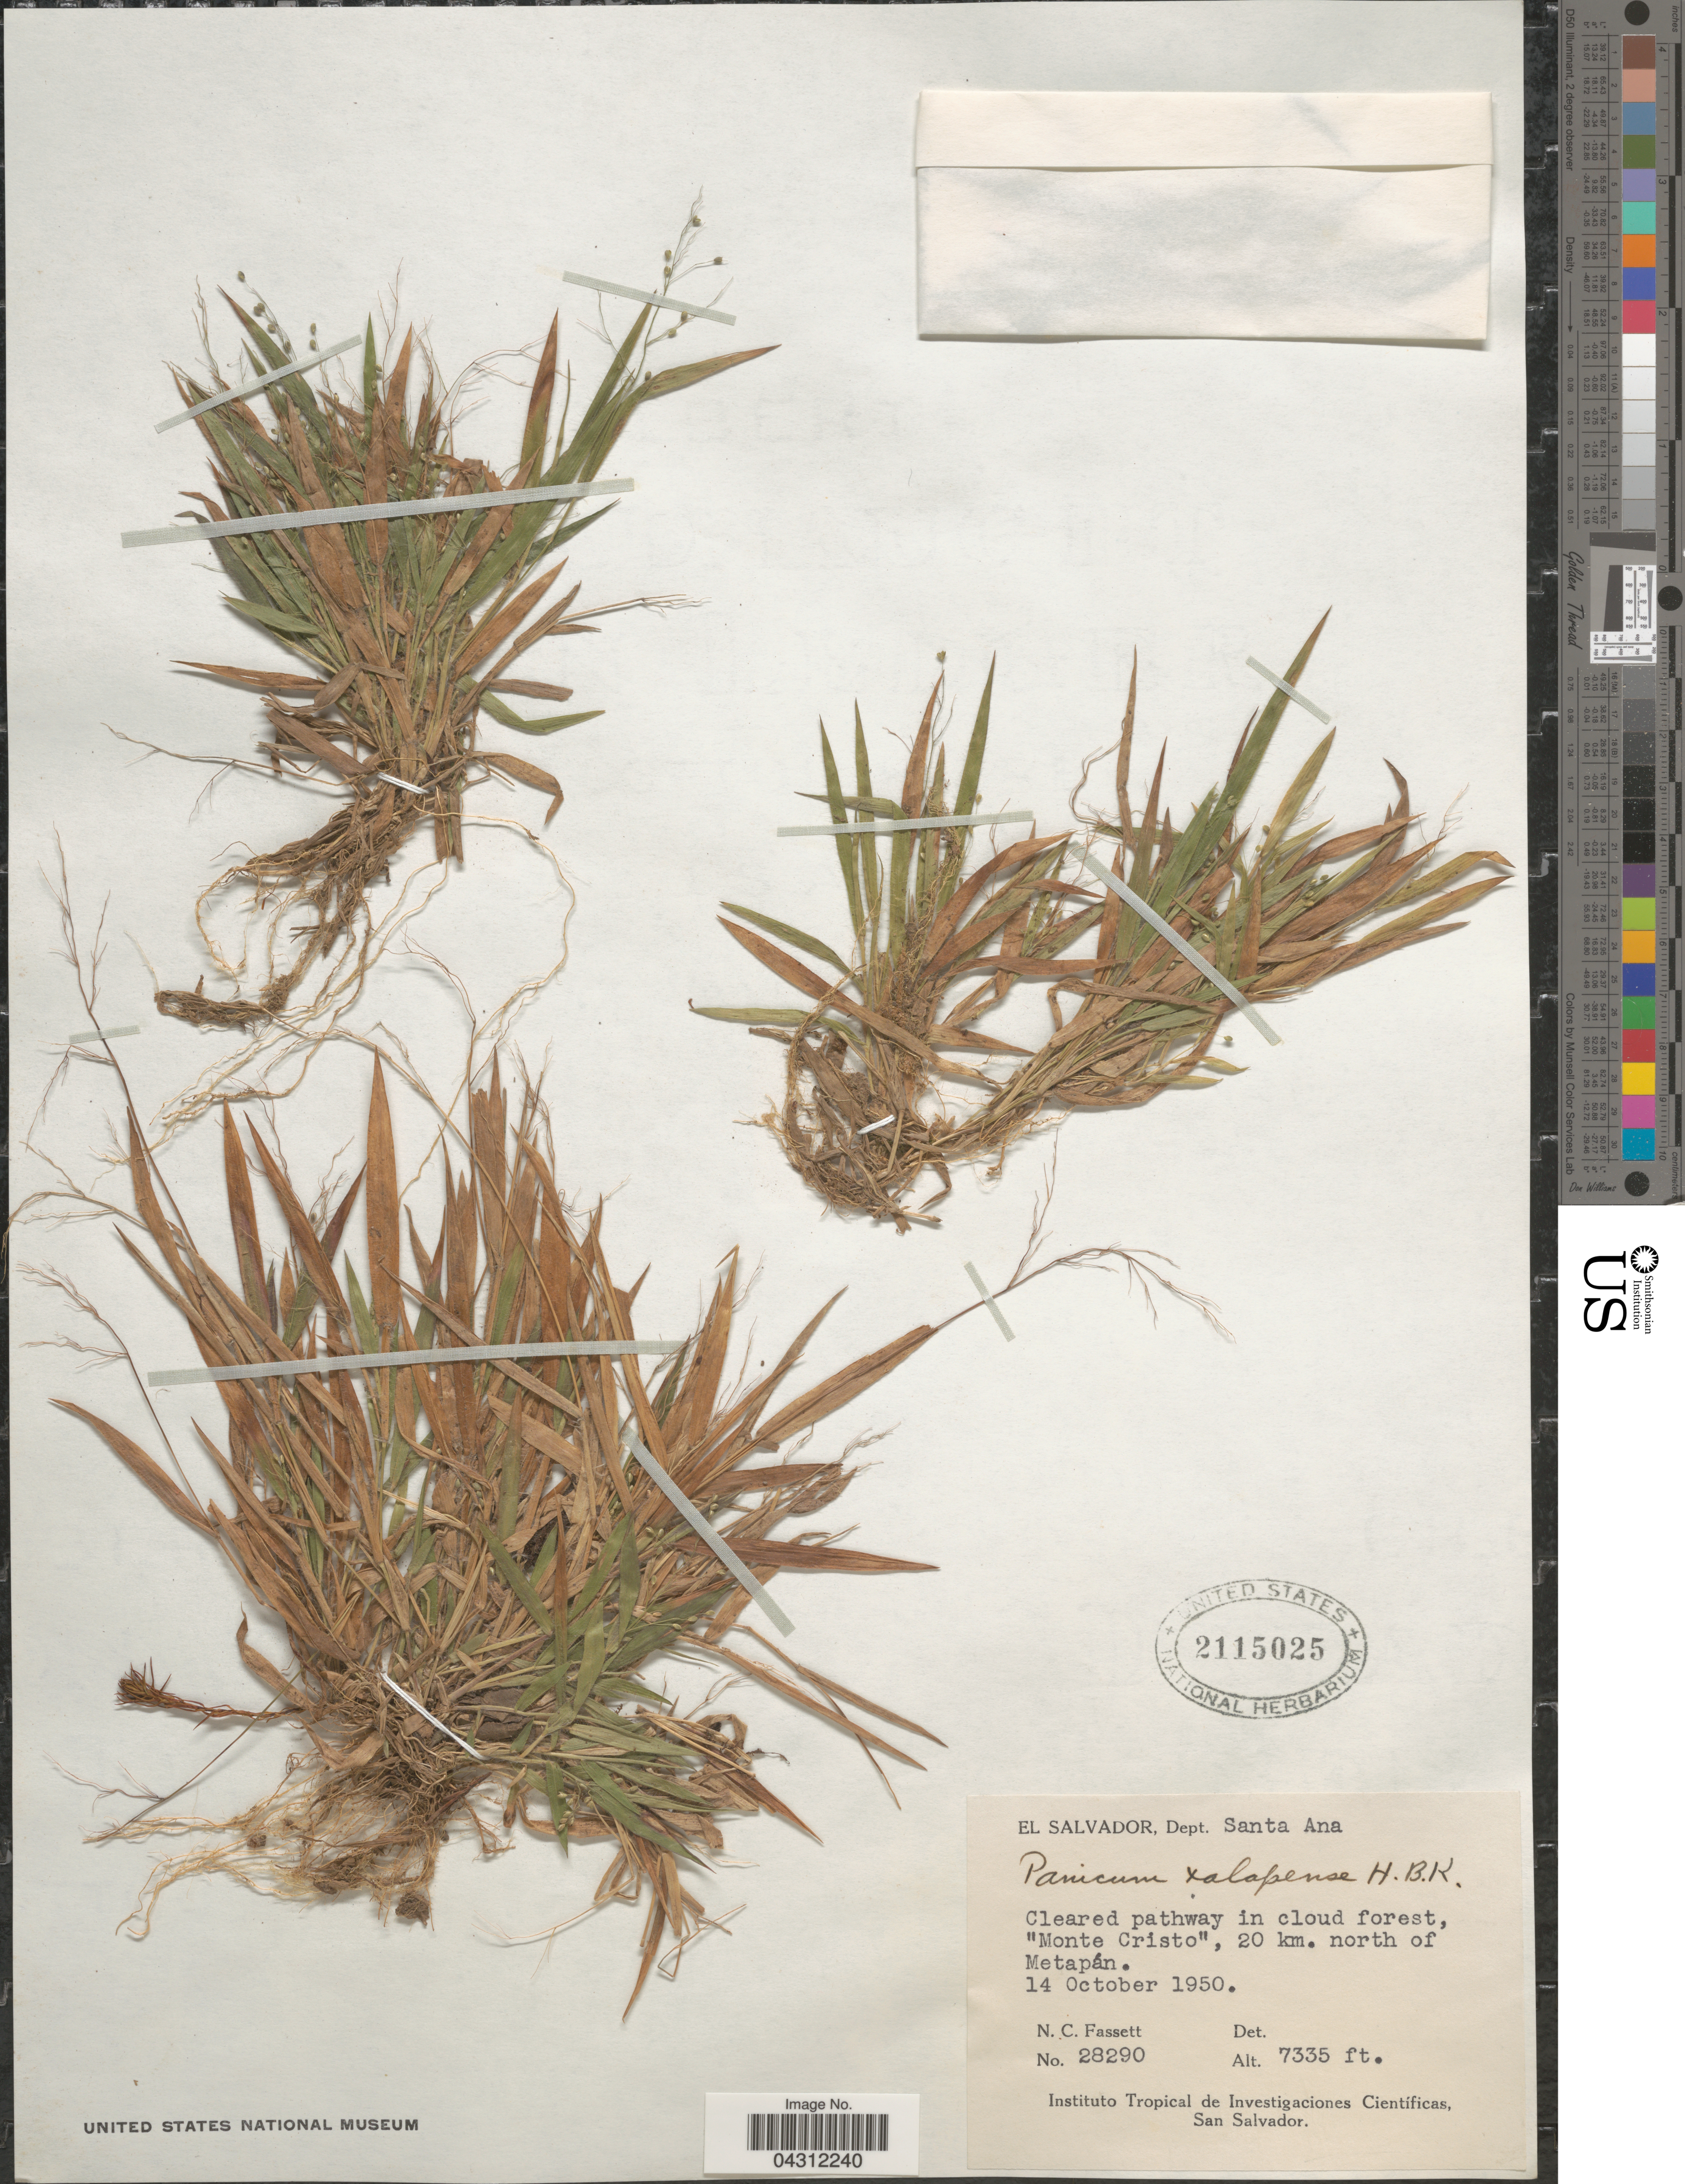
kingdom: Plantae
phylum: Tracheophyta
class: Liliopsida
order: Poales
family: Poaceae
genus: Dichanthelium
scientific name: Dichanthelium laxiflorum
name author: (Lam.) Gould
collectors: N. C. Fassett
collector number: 28290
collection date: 1950-10-14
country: El Salvador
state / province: Santa Ana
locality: Dept. Santa Ana. Cleared pathway in cloud forest, "Monte Cristo", 20 km. north of Metapán.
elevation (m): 2236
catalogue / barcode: US 2115025